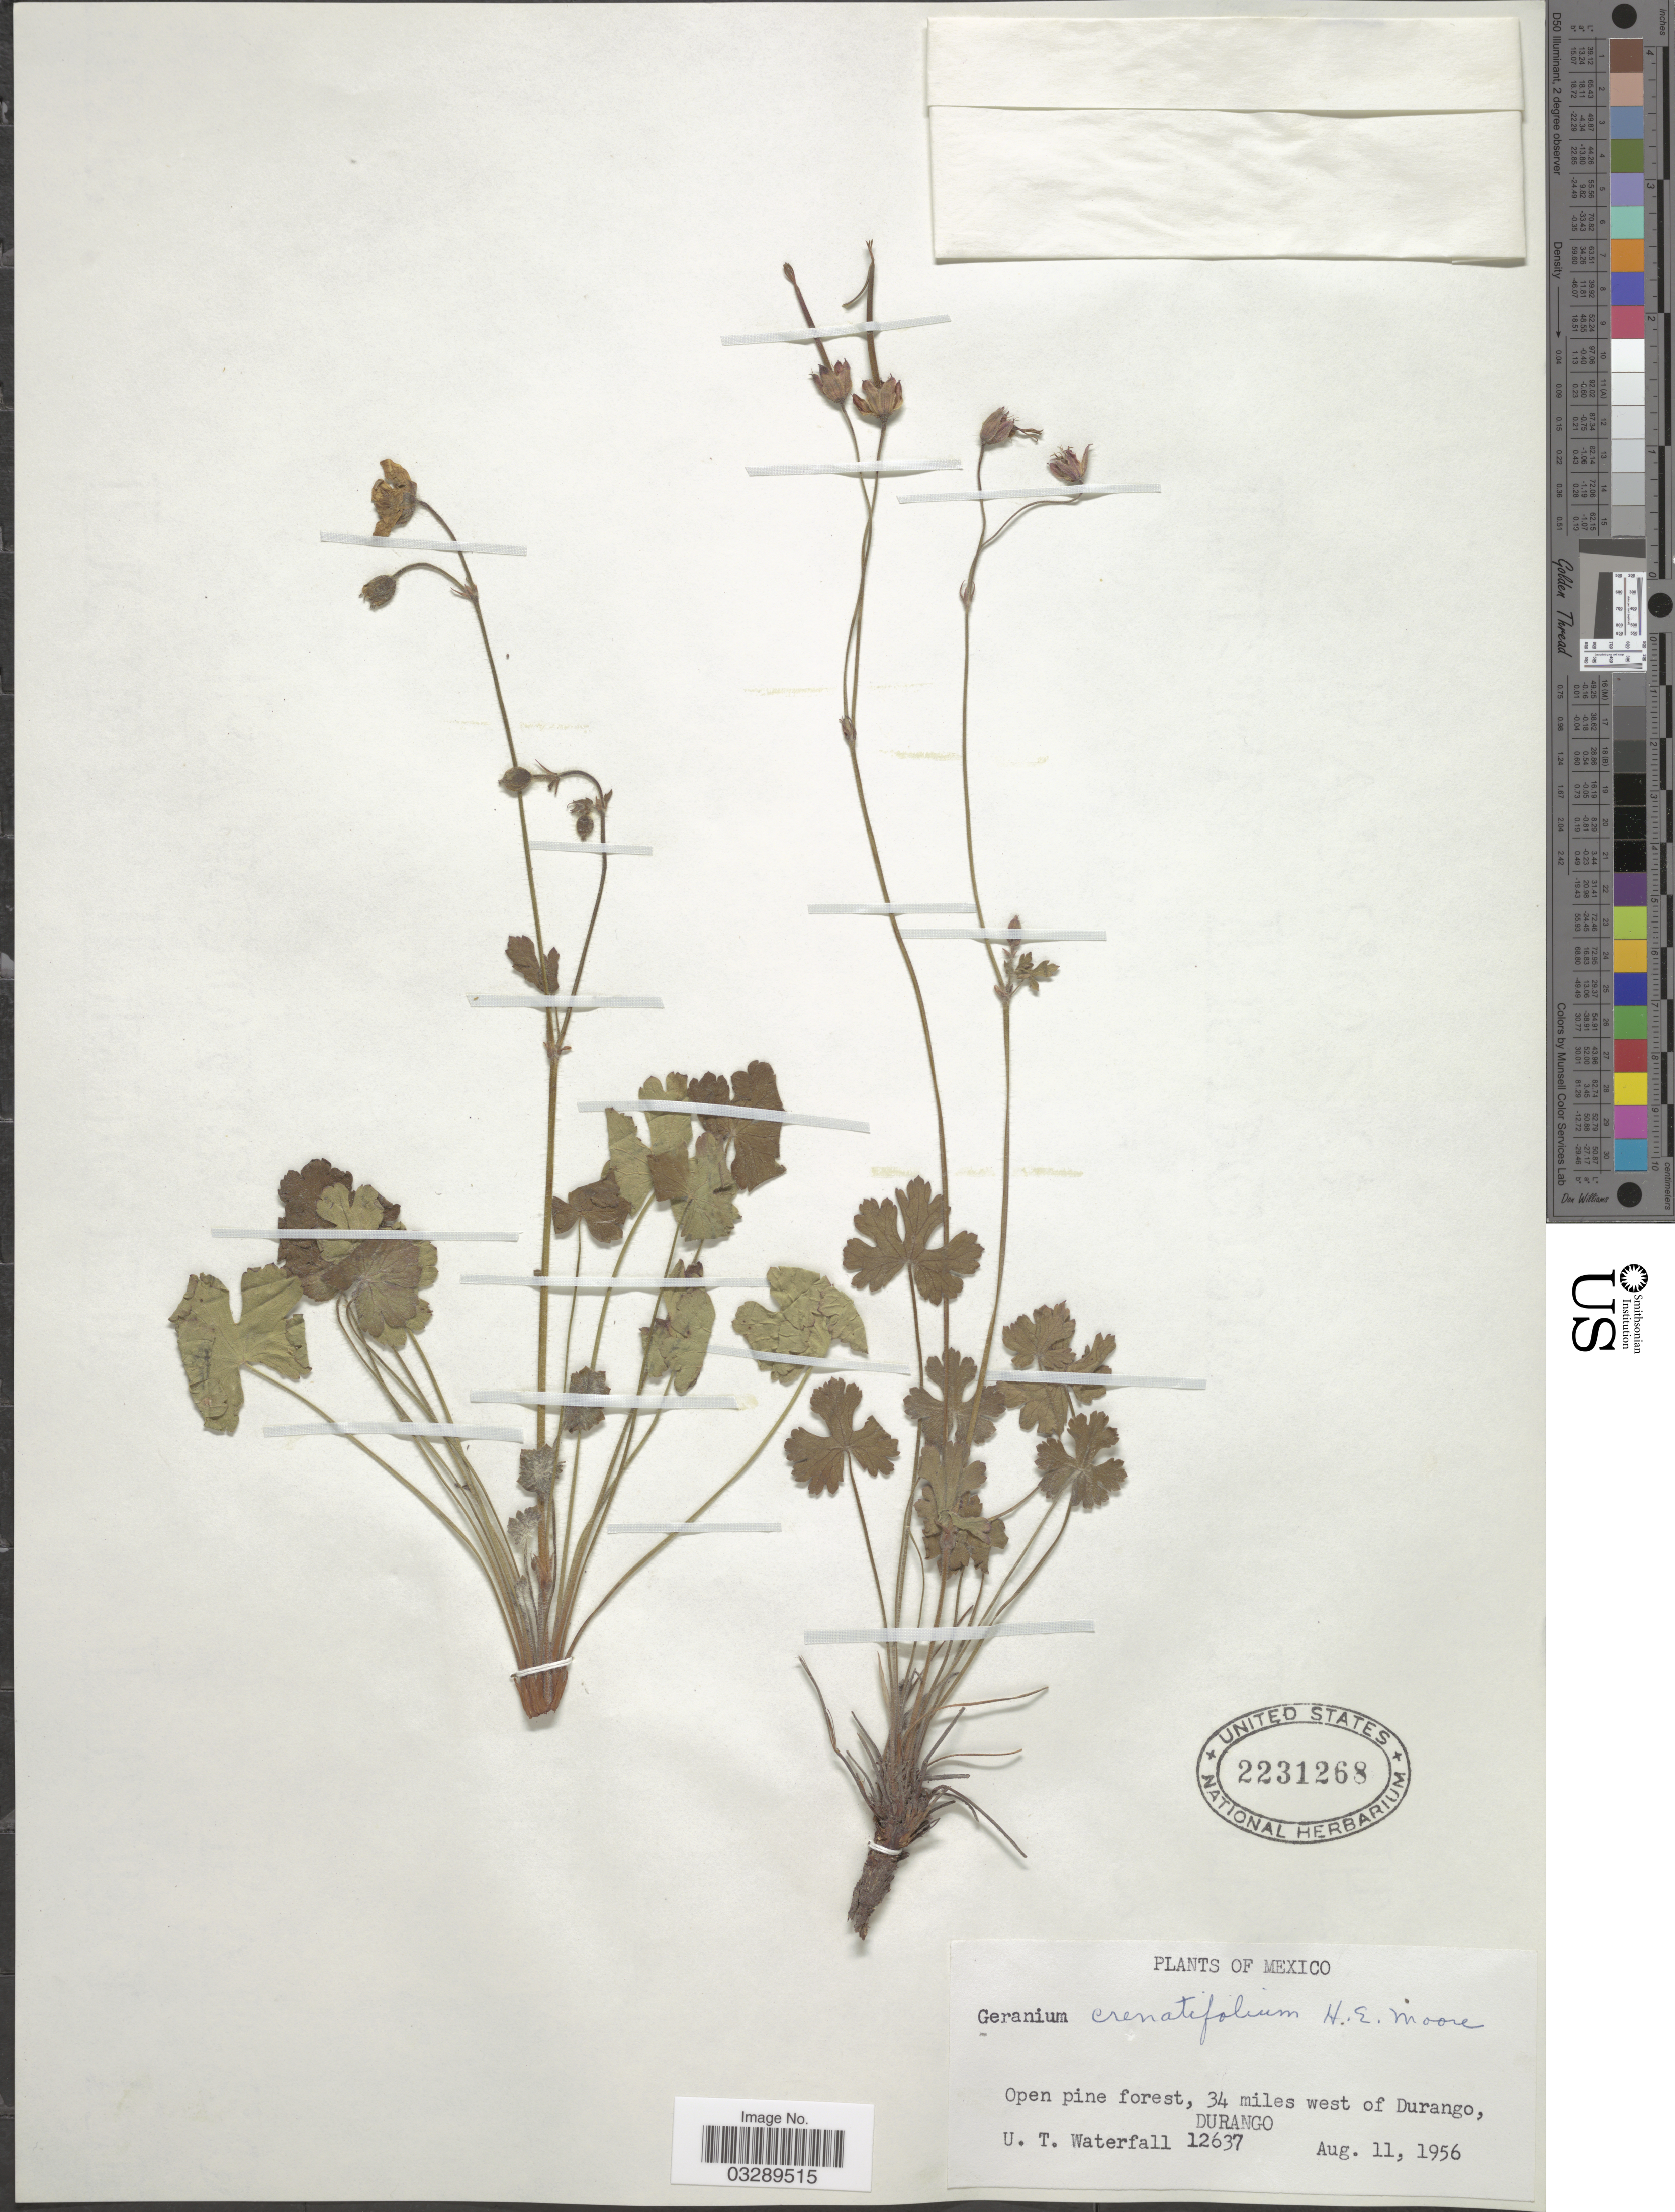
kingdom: Plantae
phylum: Tracheophyta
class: Magnoliopsida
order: Geraniales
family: Geraniaceae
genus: Geranium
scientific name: Geranium crenatum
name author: S. Watson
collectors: U. T. Waterfall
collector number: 12637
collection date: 1956-08-11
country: Mexico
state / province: Durango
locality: Open pine forest, 34 miles west of Durango, Durango.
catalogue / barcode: US 2231268